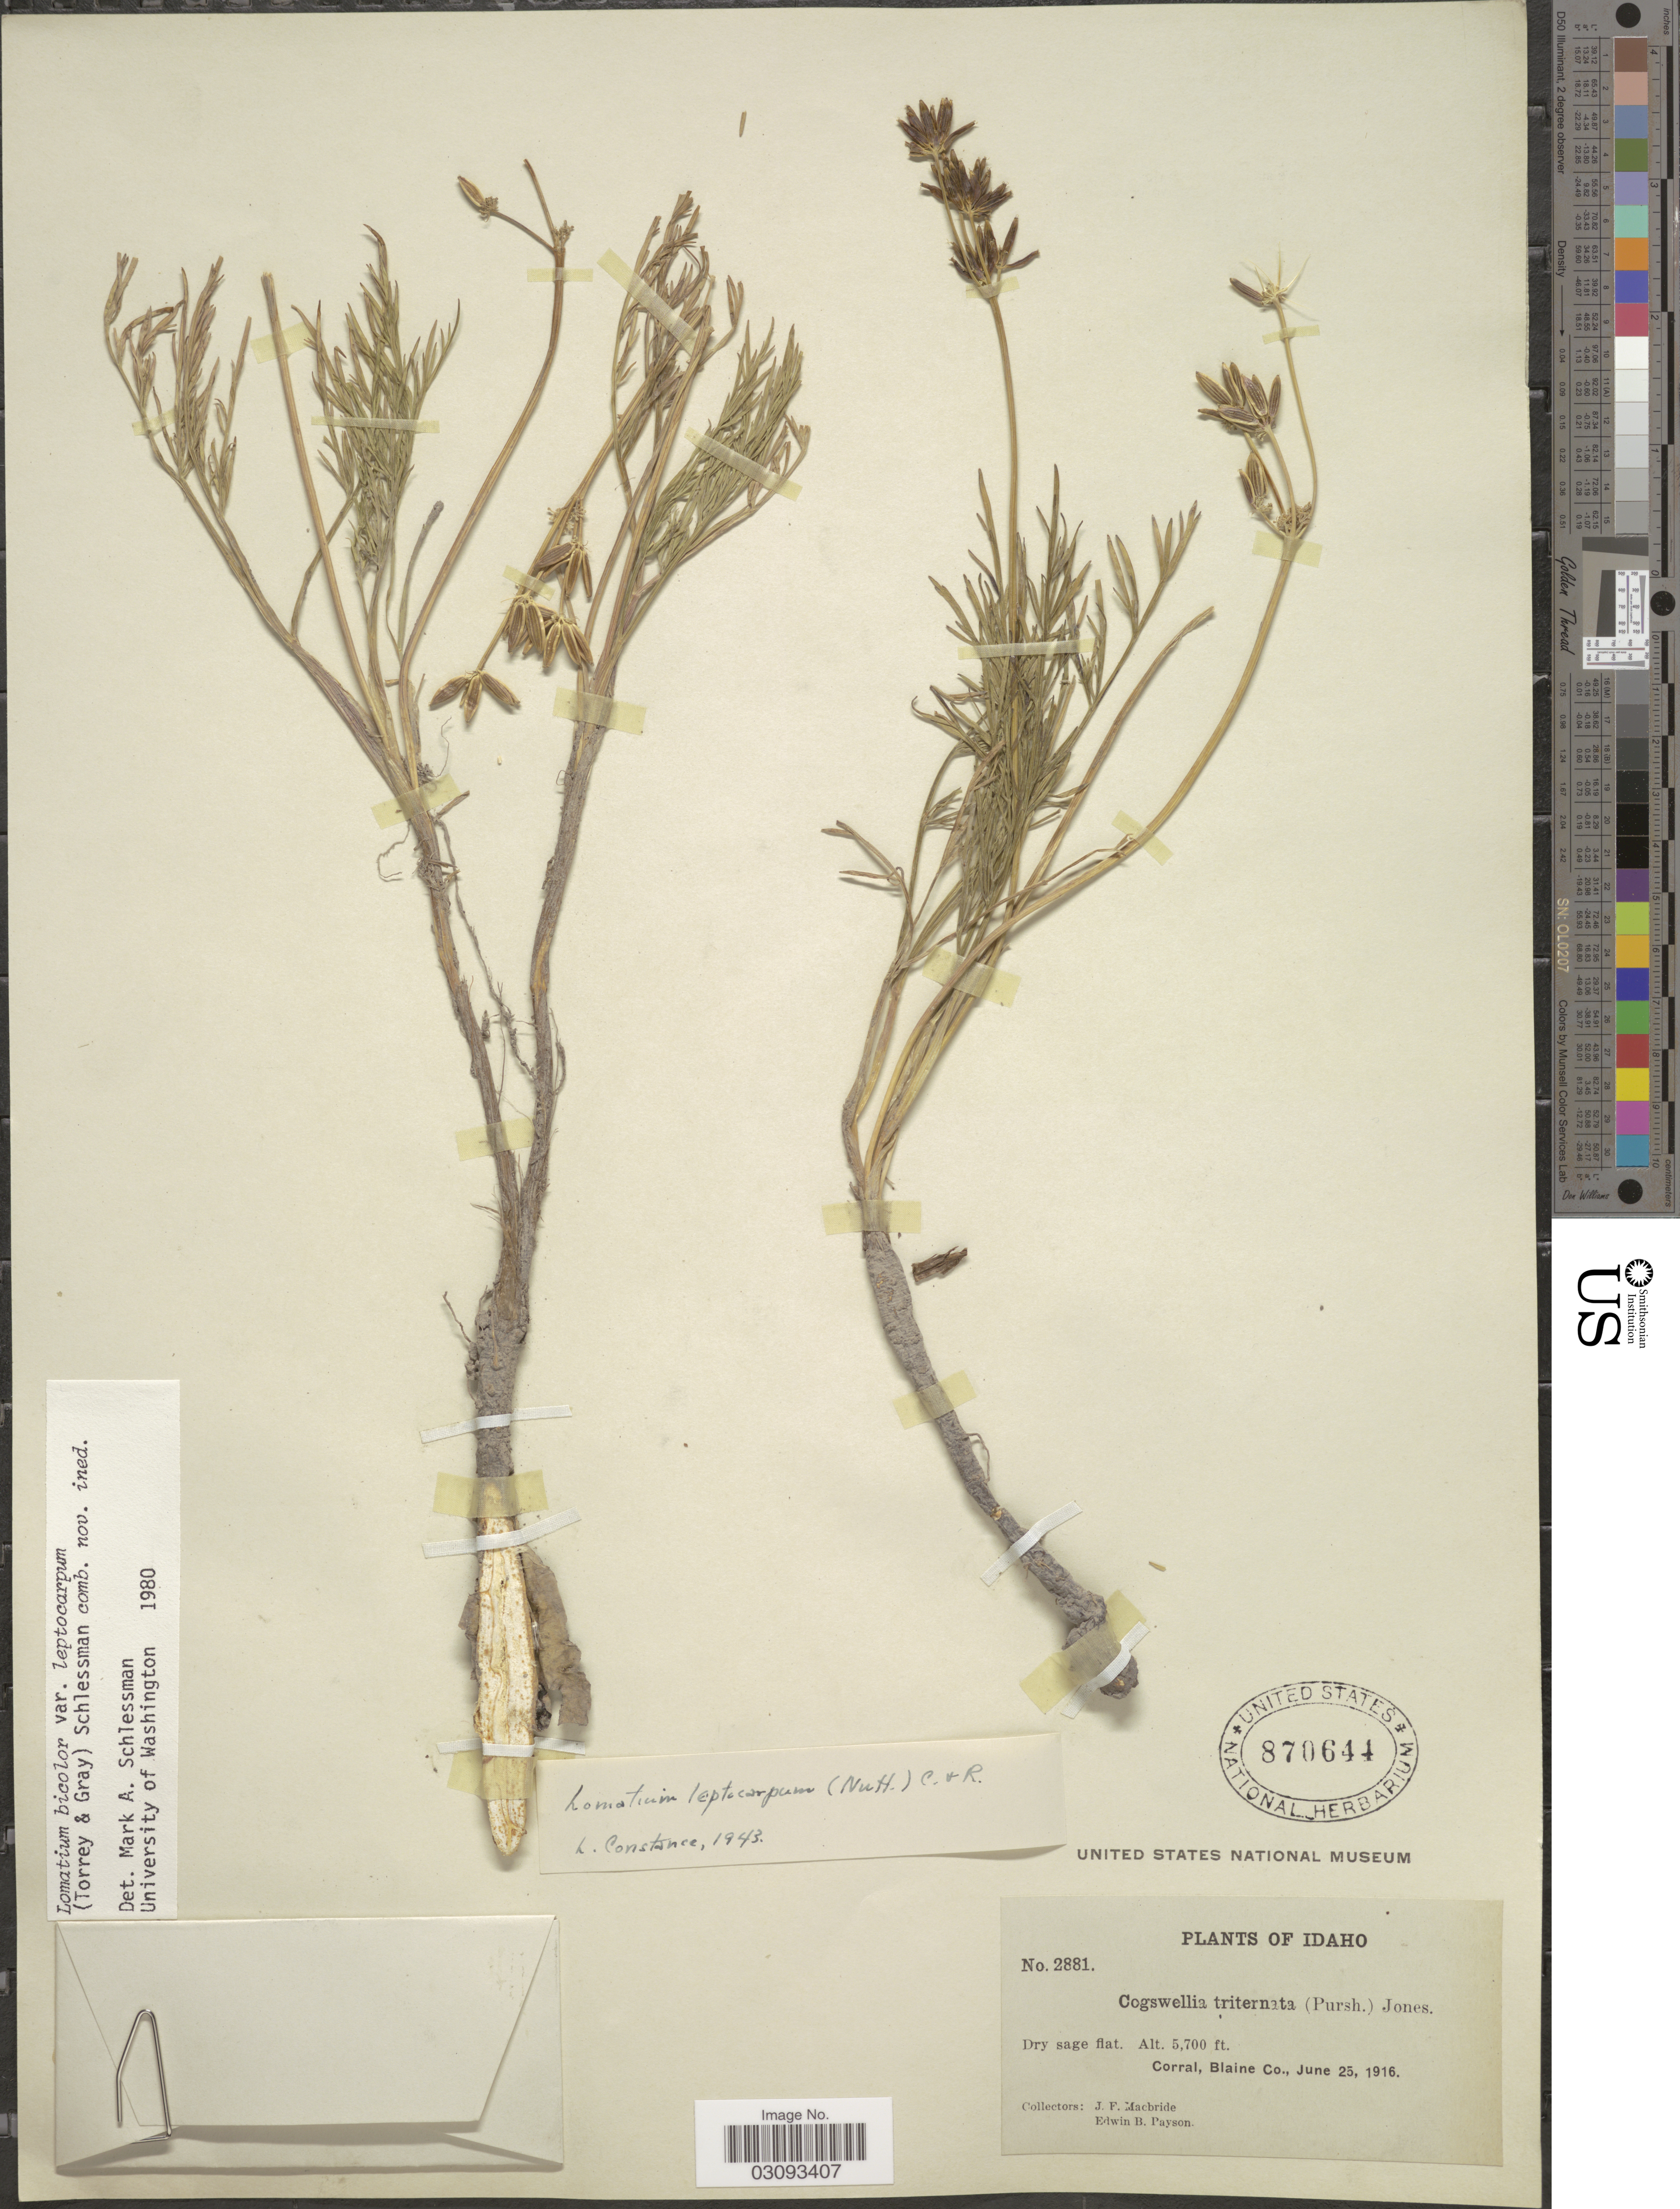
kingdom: Plantae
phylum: Tracheophyta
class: Magnoliopsida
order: Apiales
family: Apiaceae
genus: Lomatium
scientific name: Lomatium bicolor var. leptocarpum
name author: (Torr. & A. Gray) Schlessman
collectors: J. F. Macbride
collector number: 2281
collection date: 1916-06-25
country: United States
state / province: Idaho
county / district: Blaine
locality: Corral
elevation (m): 1737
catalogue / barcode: US 870644